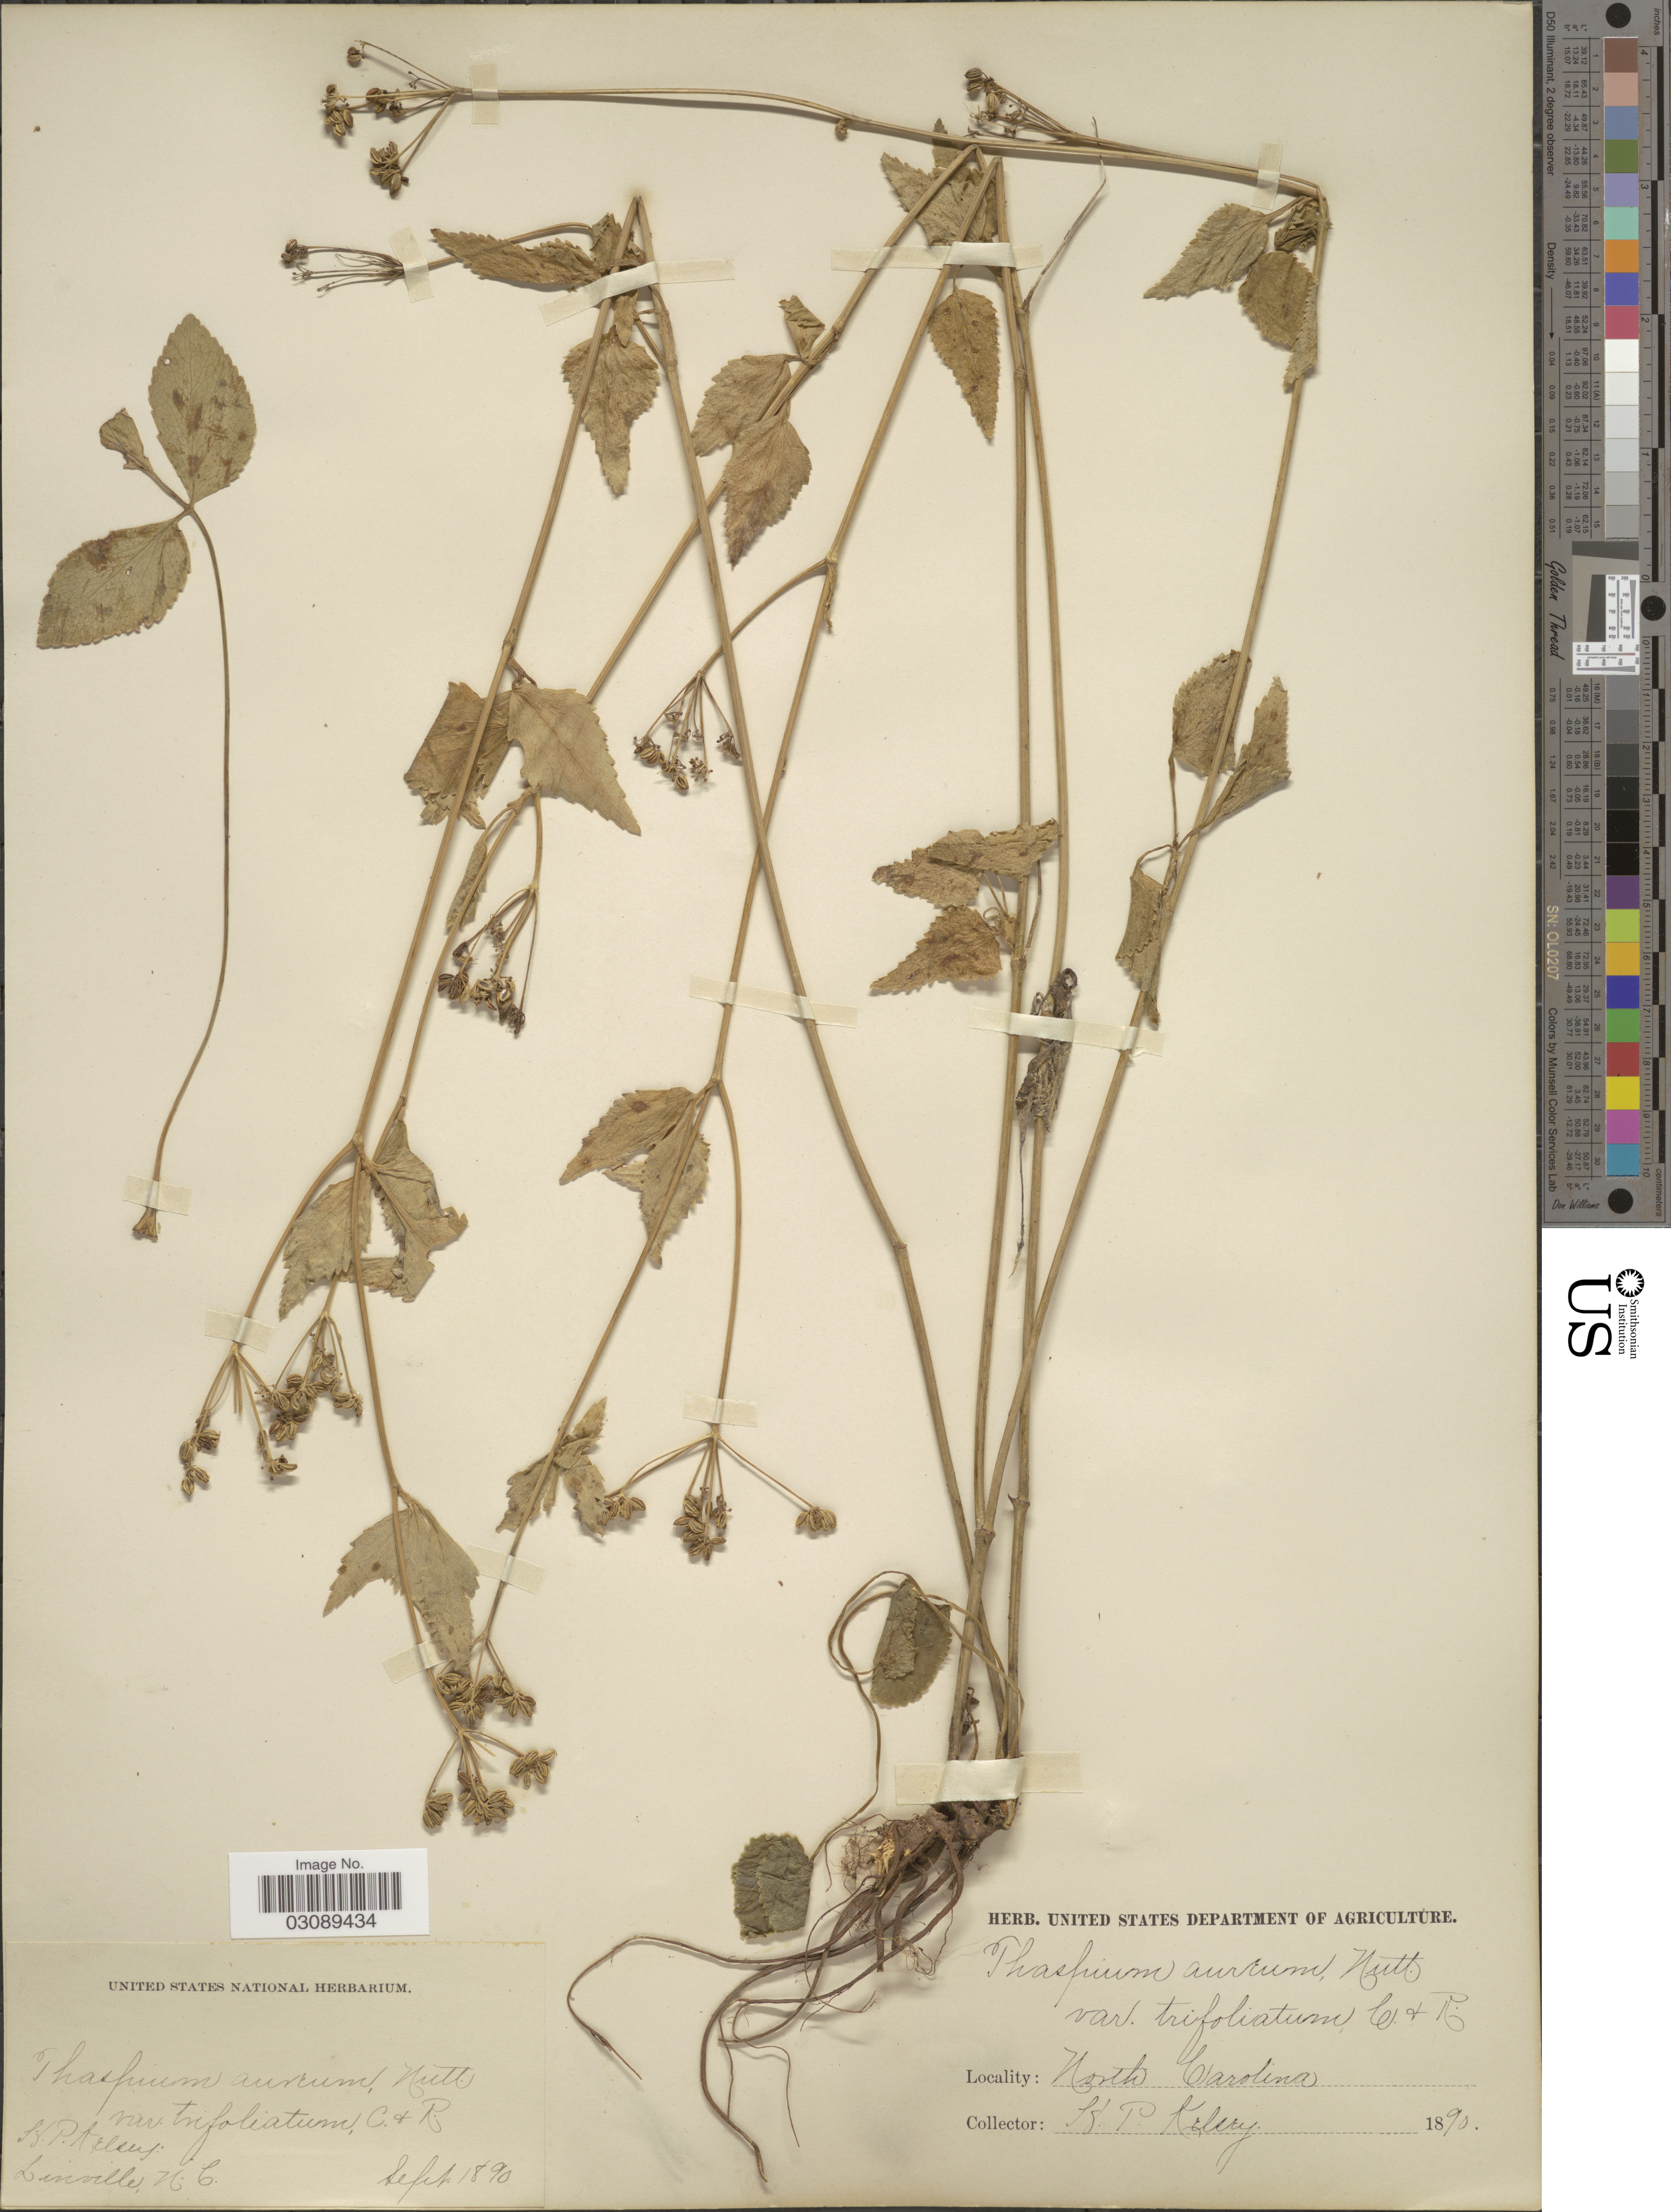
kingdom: Plantae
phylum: Tracheophyta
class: Magnoliopsida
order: Apiales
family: Apiaceae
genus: Thaspium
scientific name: Thaspium aureum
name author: (L.) Nutt.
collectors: H. Kelsey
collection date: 1890-09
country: United States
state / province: North Carolina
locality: Linville.